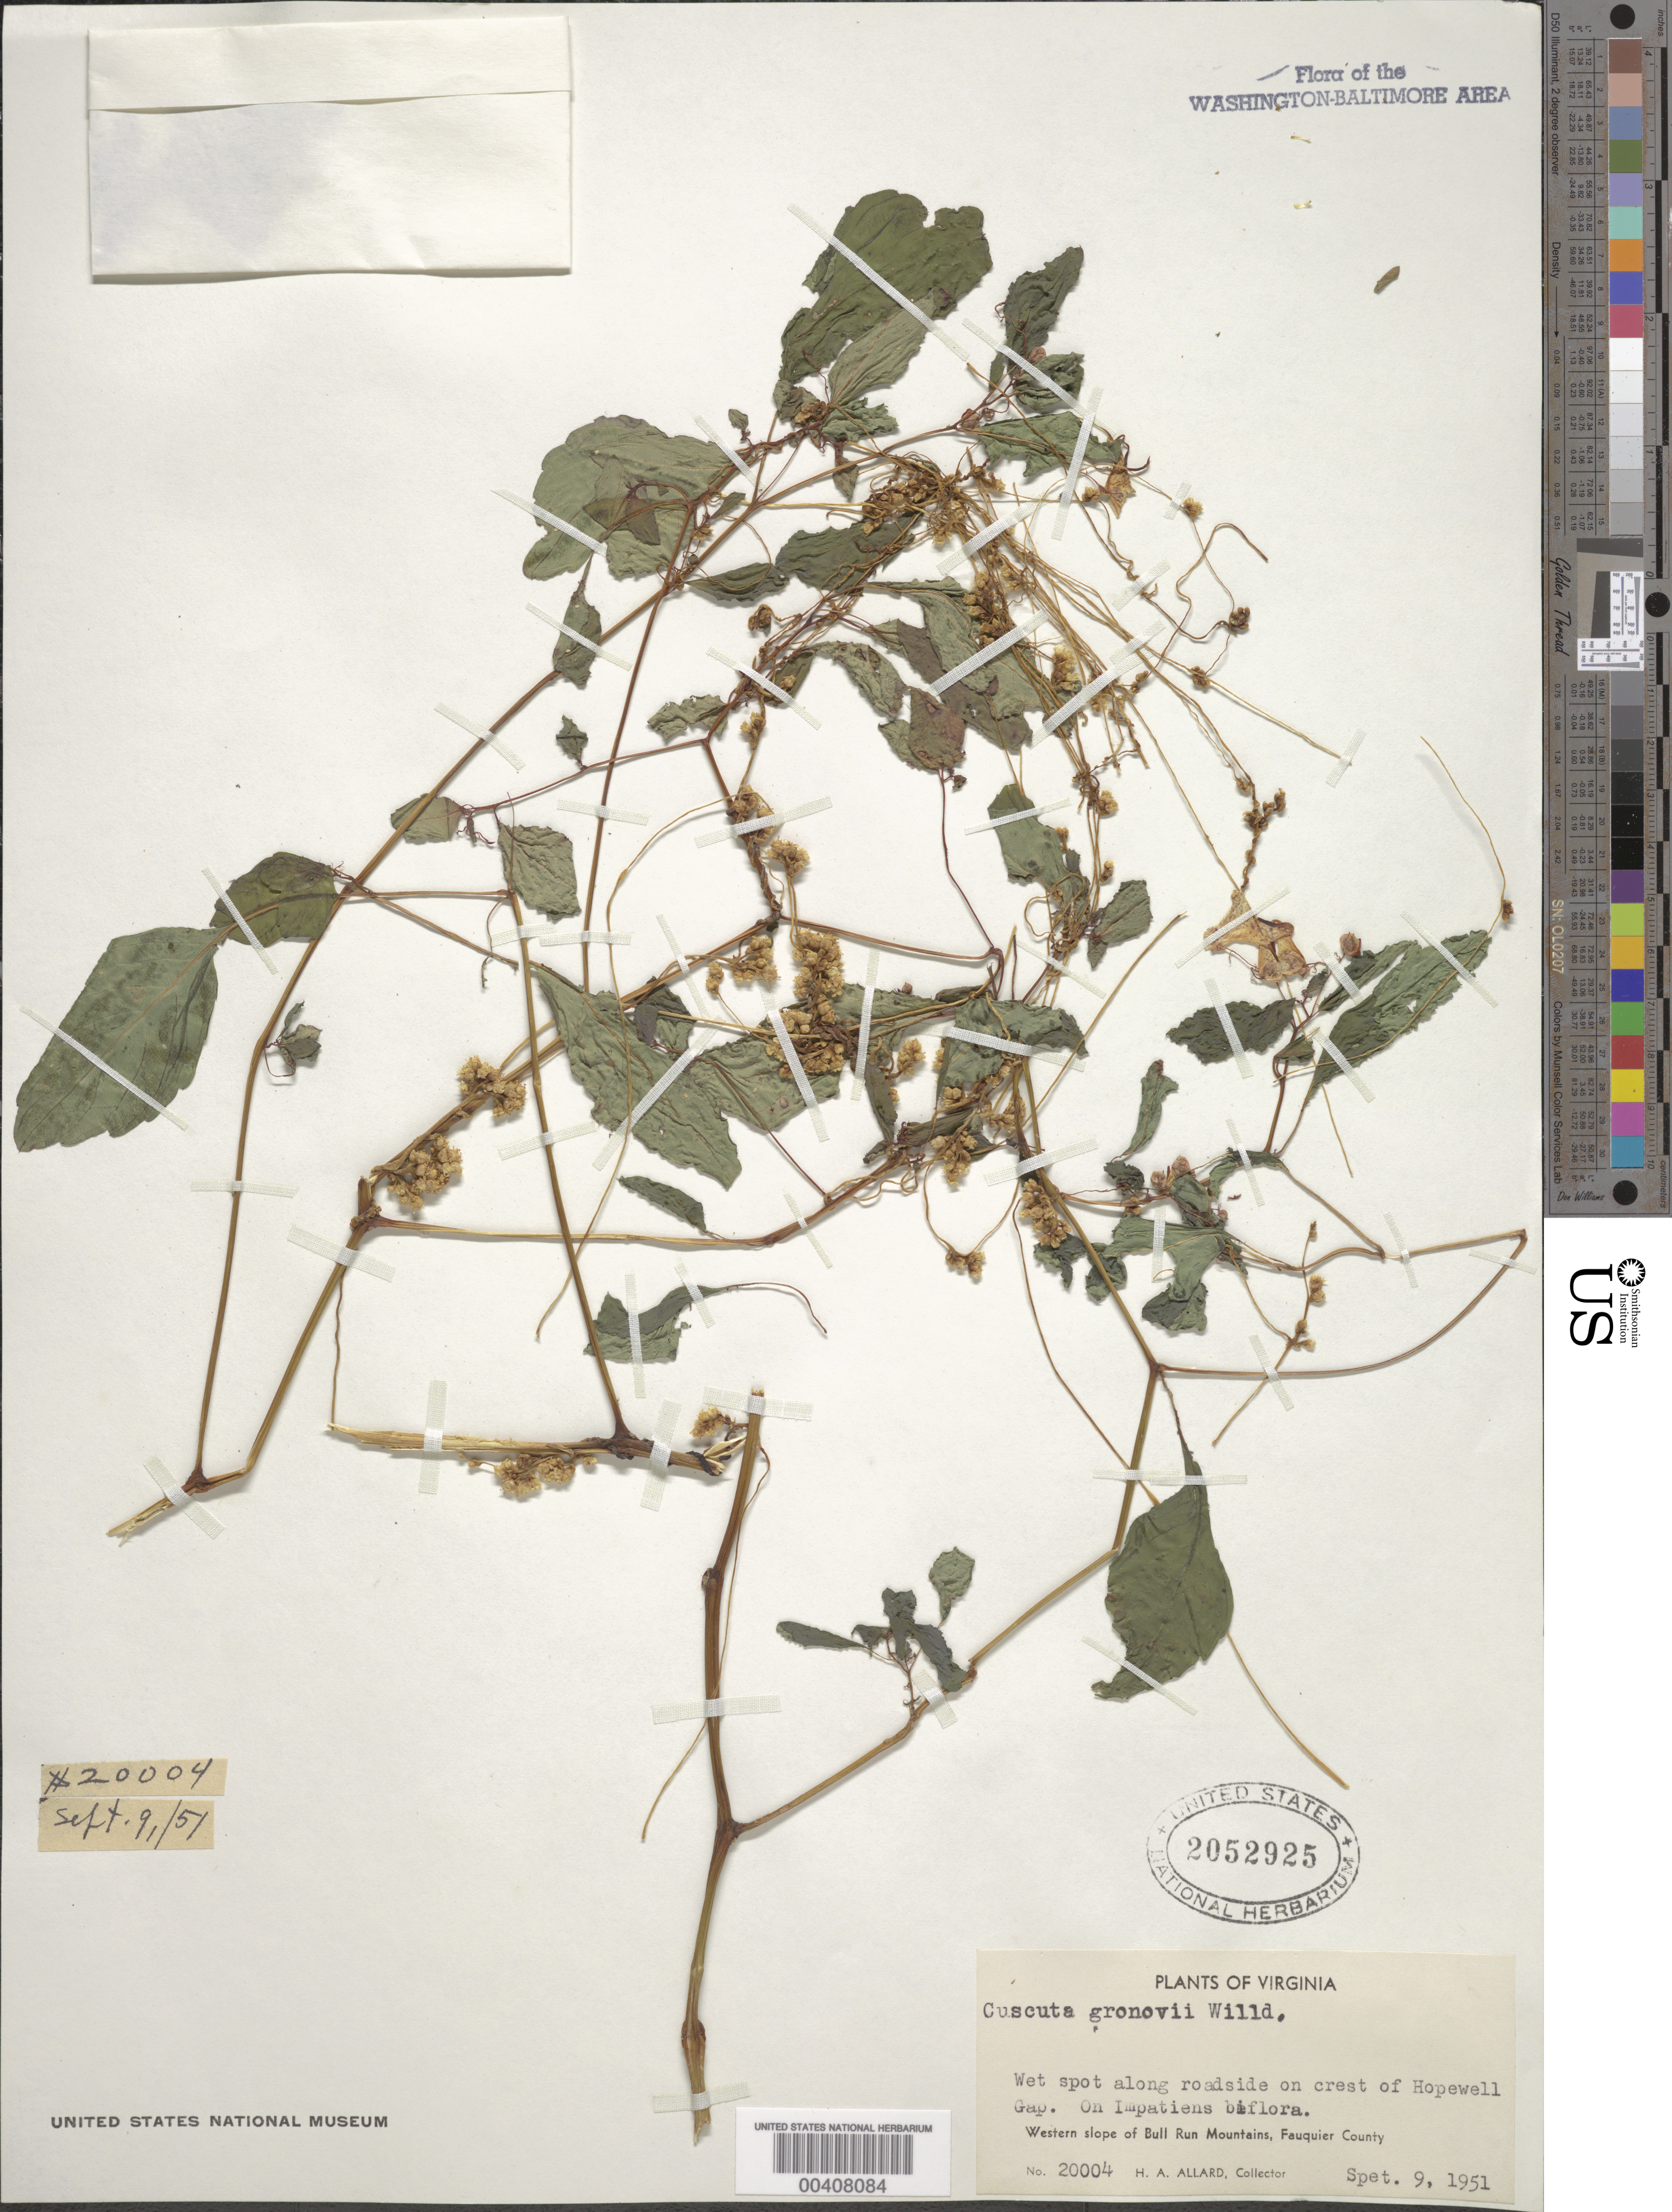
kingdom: Plantae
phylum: Tracheophyta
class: Magnoliopsida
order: Solanales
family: Convolvulaceae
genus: Cuscuta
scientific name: Cuscuta gronovii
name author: Willd. ex Schult.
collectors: H. A. Allard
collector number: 20004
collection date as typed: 09 Sep 1951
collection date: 1951-09-09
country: United States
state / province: Virginia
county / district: Fauquier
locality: Crest of Hopewell Gap, western slope of Bull Run Mountains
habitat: Wet spot along roadside, on Impatiens biflora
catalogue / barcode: US 2052925